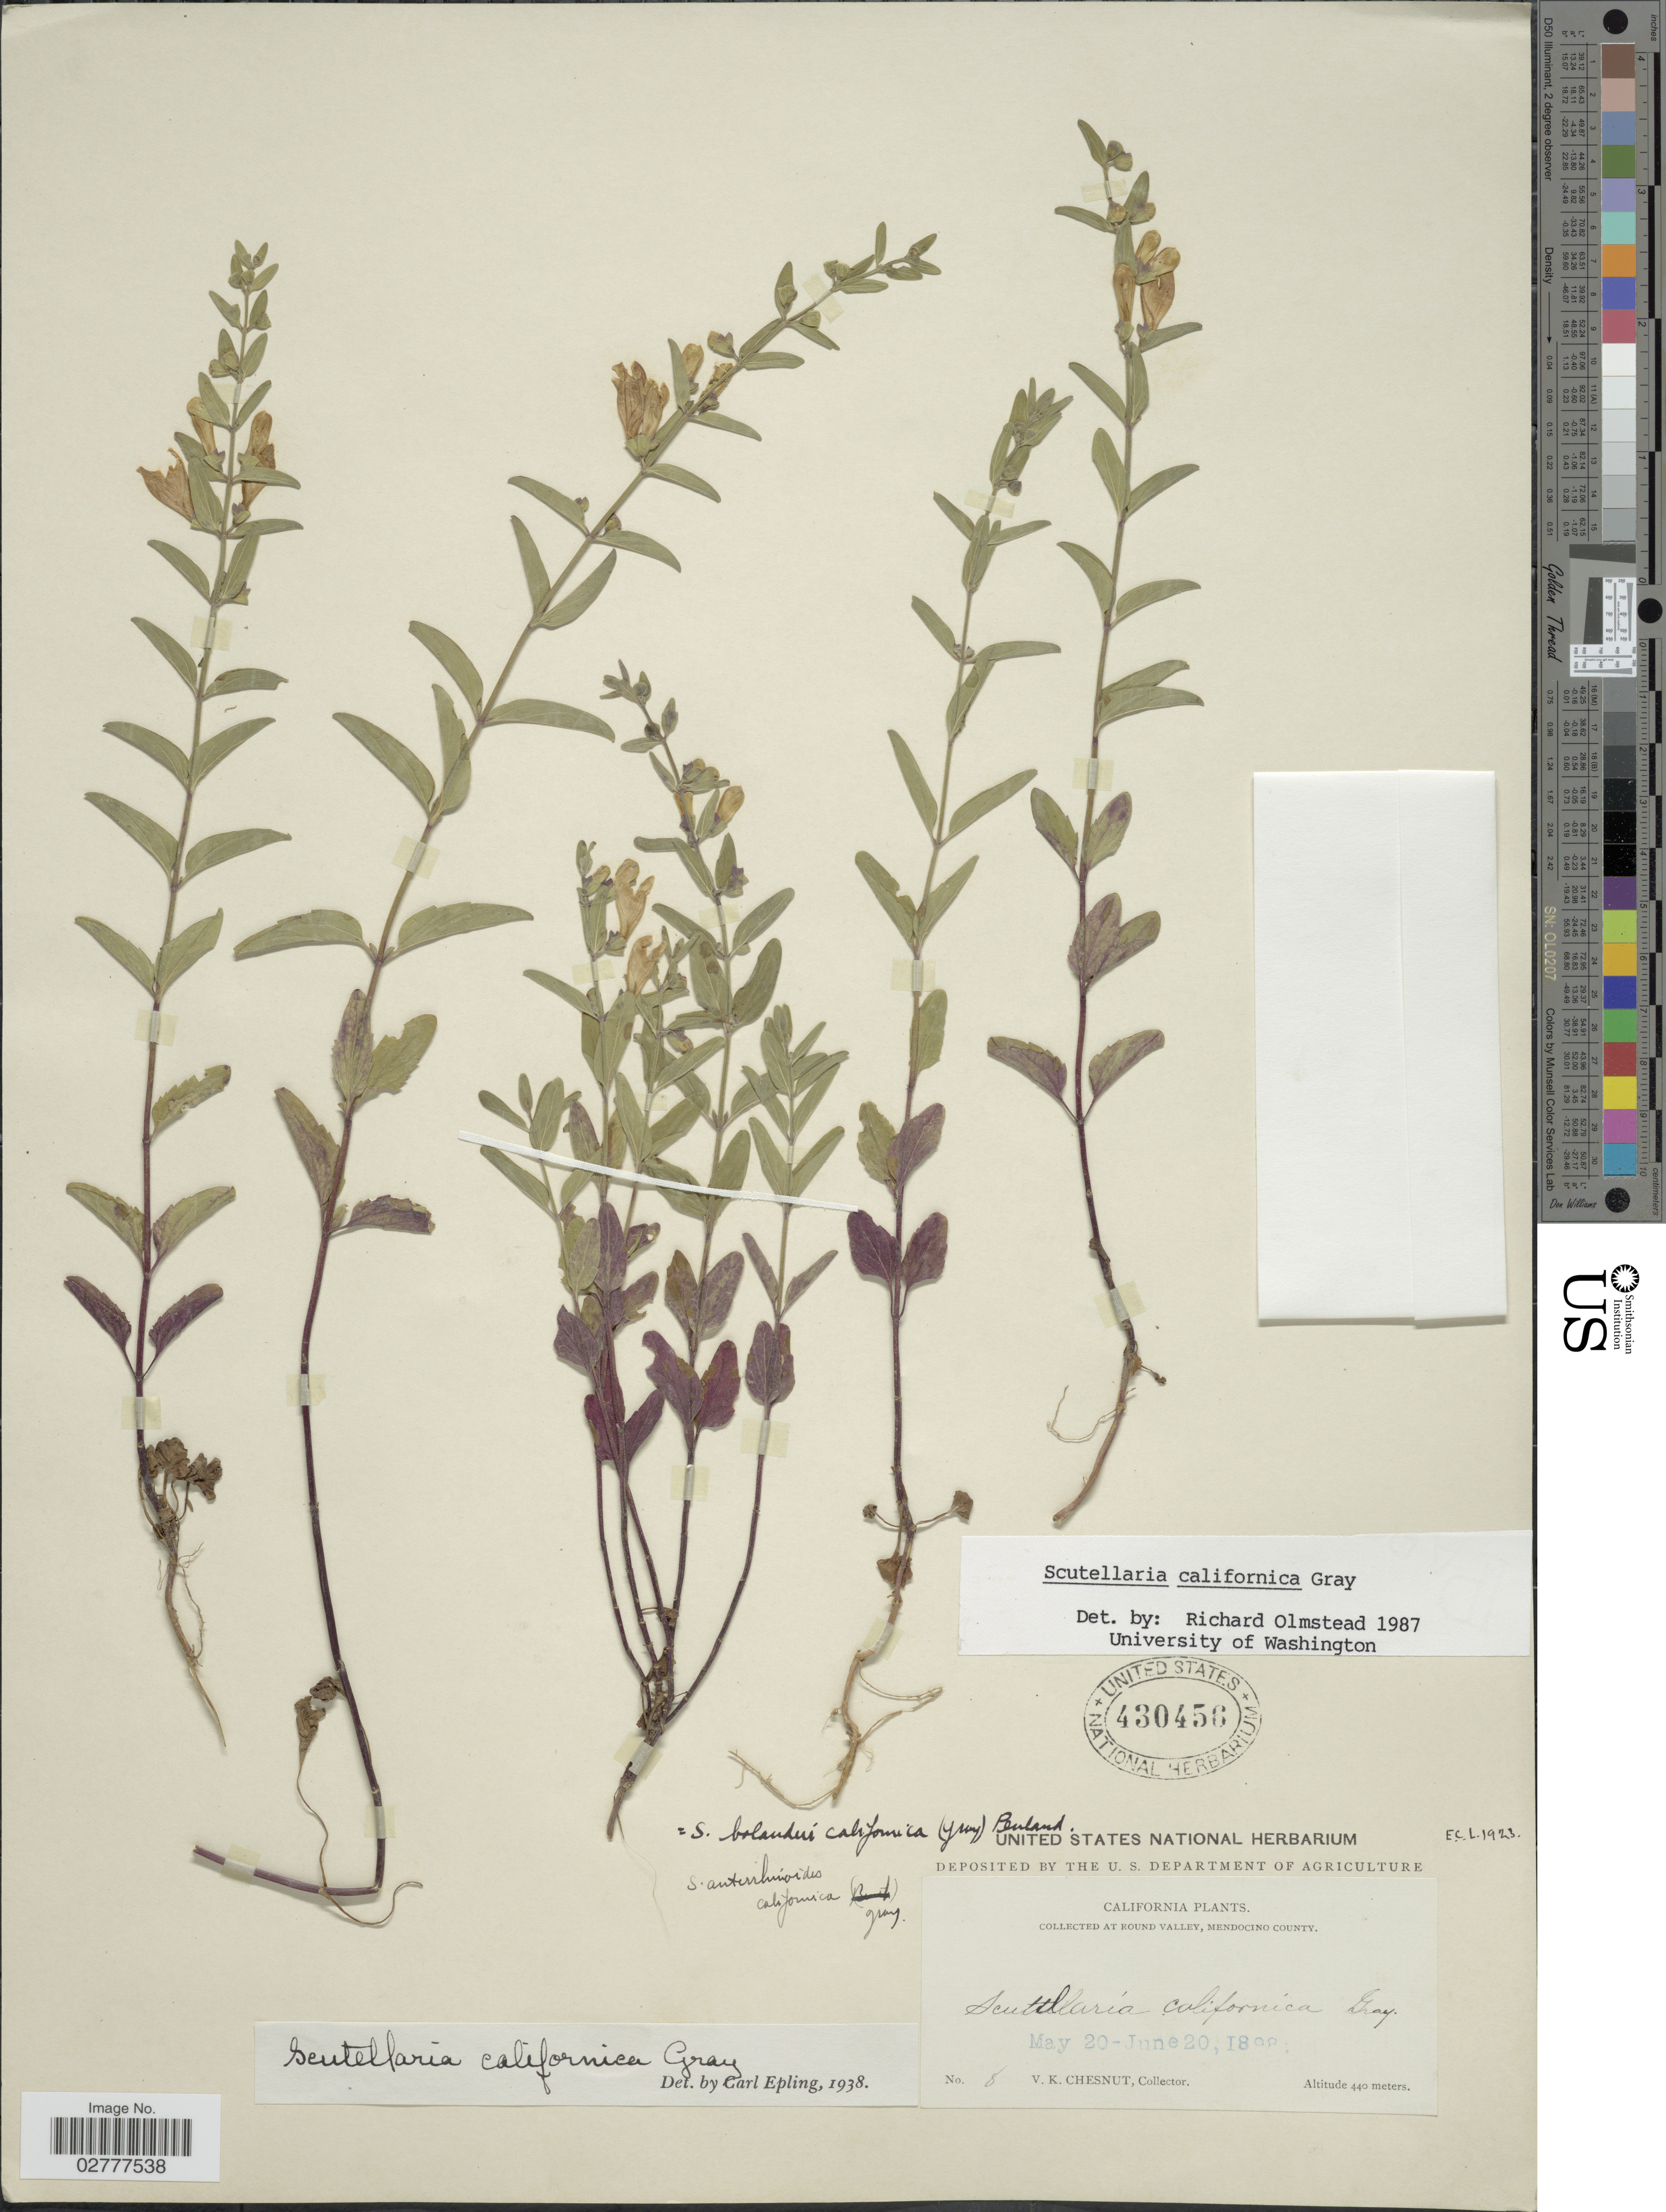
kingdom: Plantae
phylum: Tracheophyta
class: Magnoliopsida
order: Lamiales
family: Lamiaceae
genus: Scutellaria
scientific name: Scutellaria californica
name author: A. Gray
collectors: V. Chesnut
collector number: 8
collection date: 1898-05-20/1898-06-20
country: United States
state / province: California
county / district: Mendocino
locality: Round Valley, Mendocino County.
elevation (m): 440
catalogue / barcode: US 430456